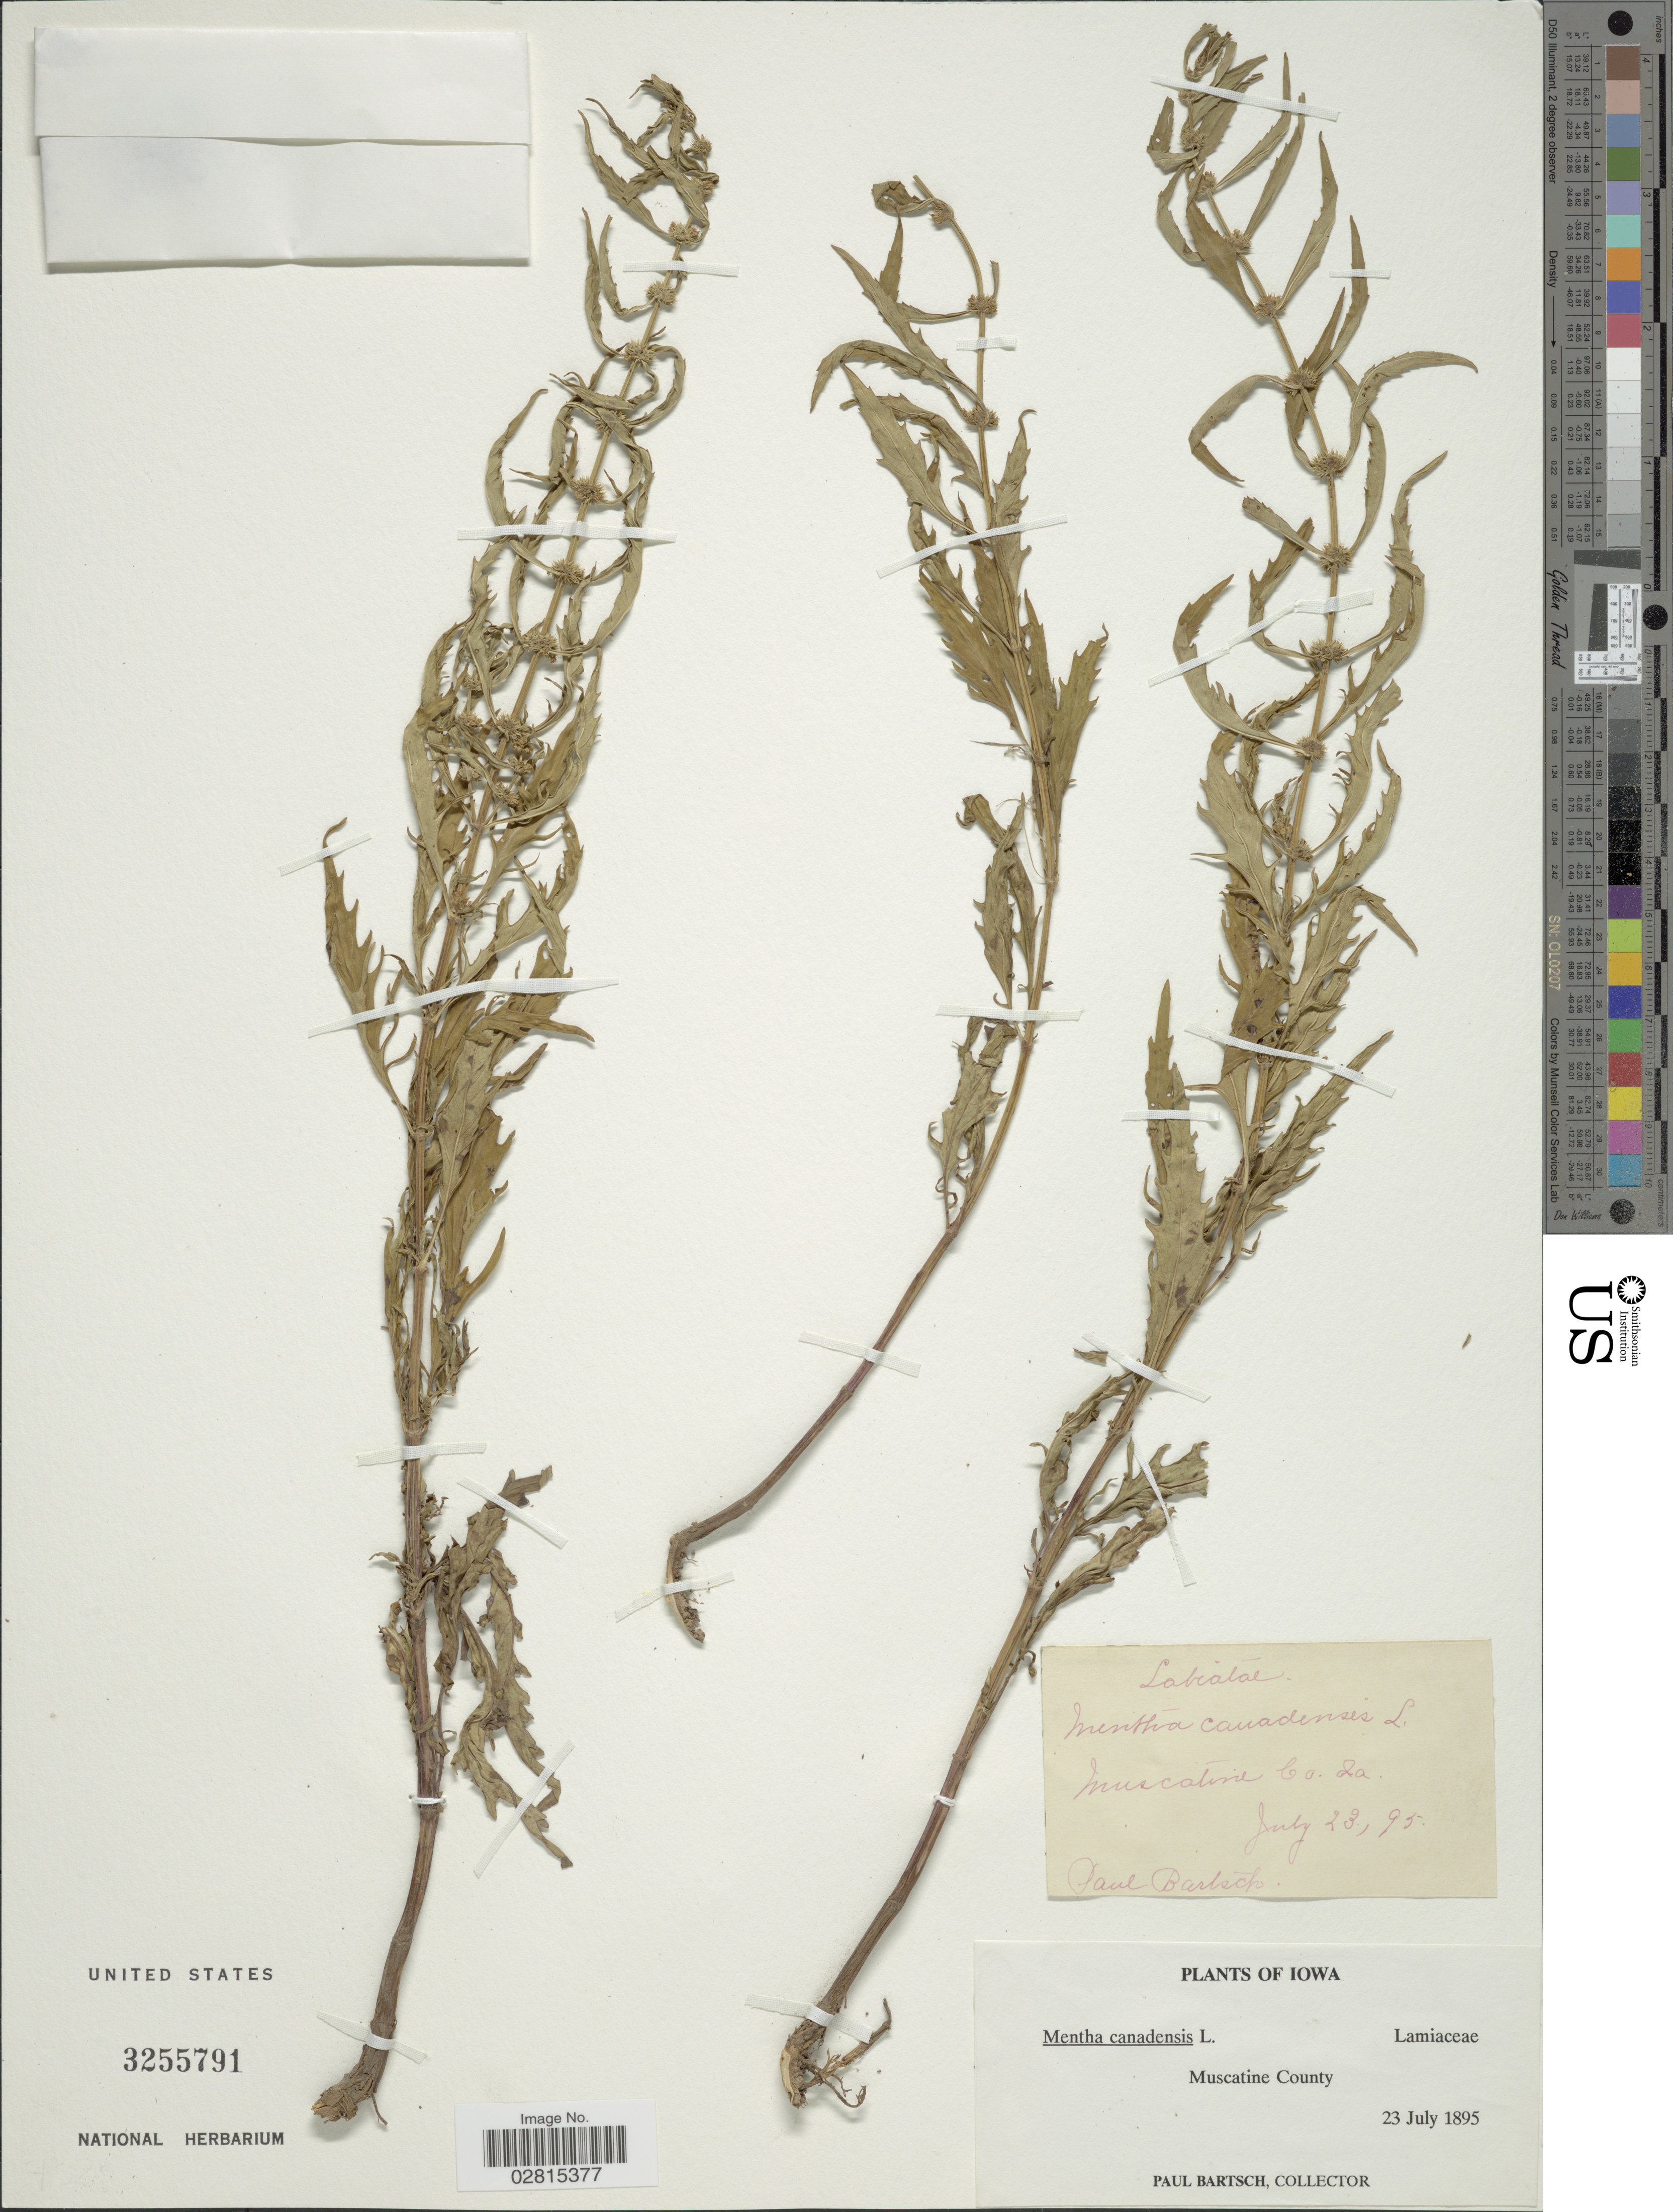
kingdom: Plantae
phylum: Tracheophyta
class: Magnoliopsida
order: Lamiales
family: Lamiaceae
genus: Mentha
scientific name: Mentha canadensis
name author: L.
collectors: P. Bartsch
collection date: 1895-07-23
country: United States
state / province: Iowa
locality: Muscatine County.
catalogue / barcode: US 3255791